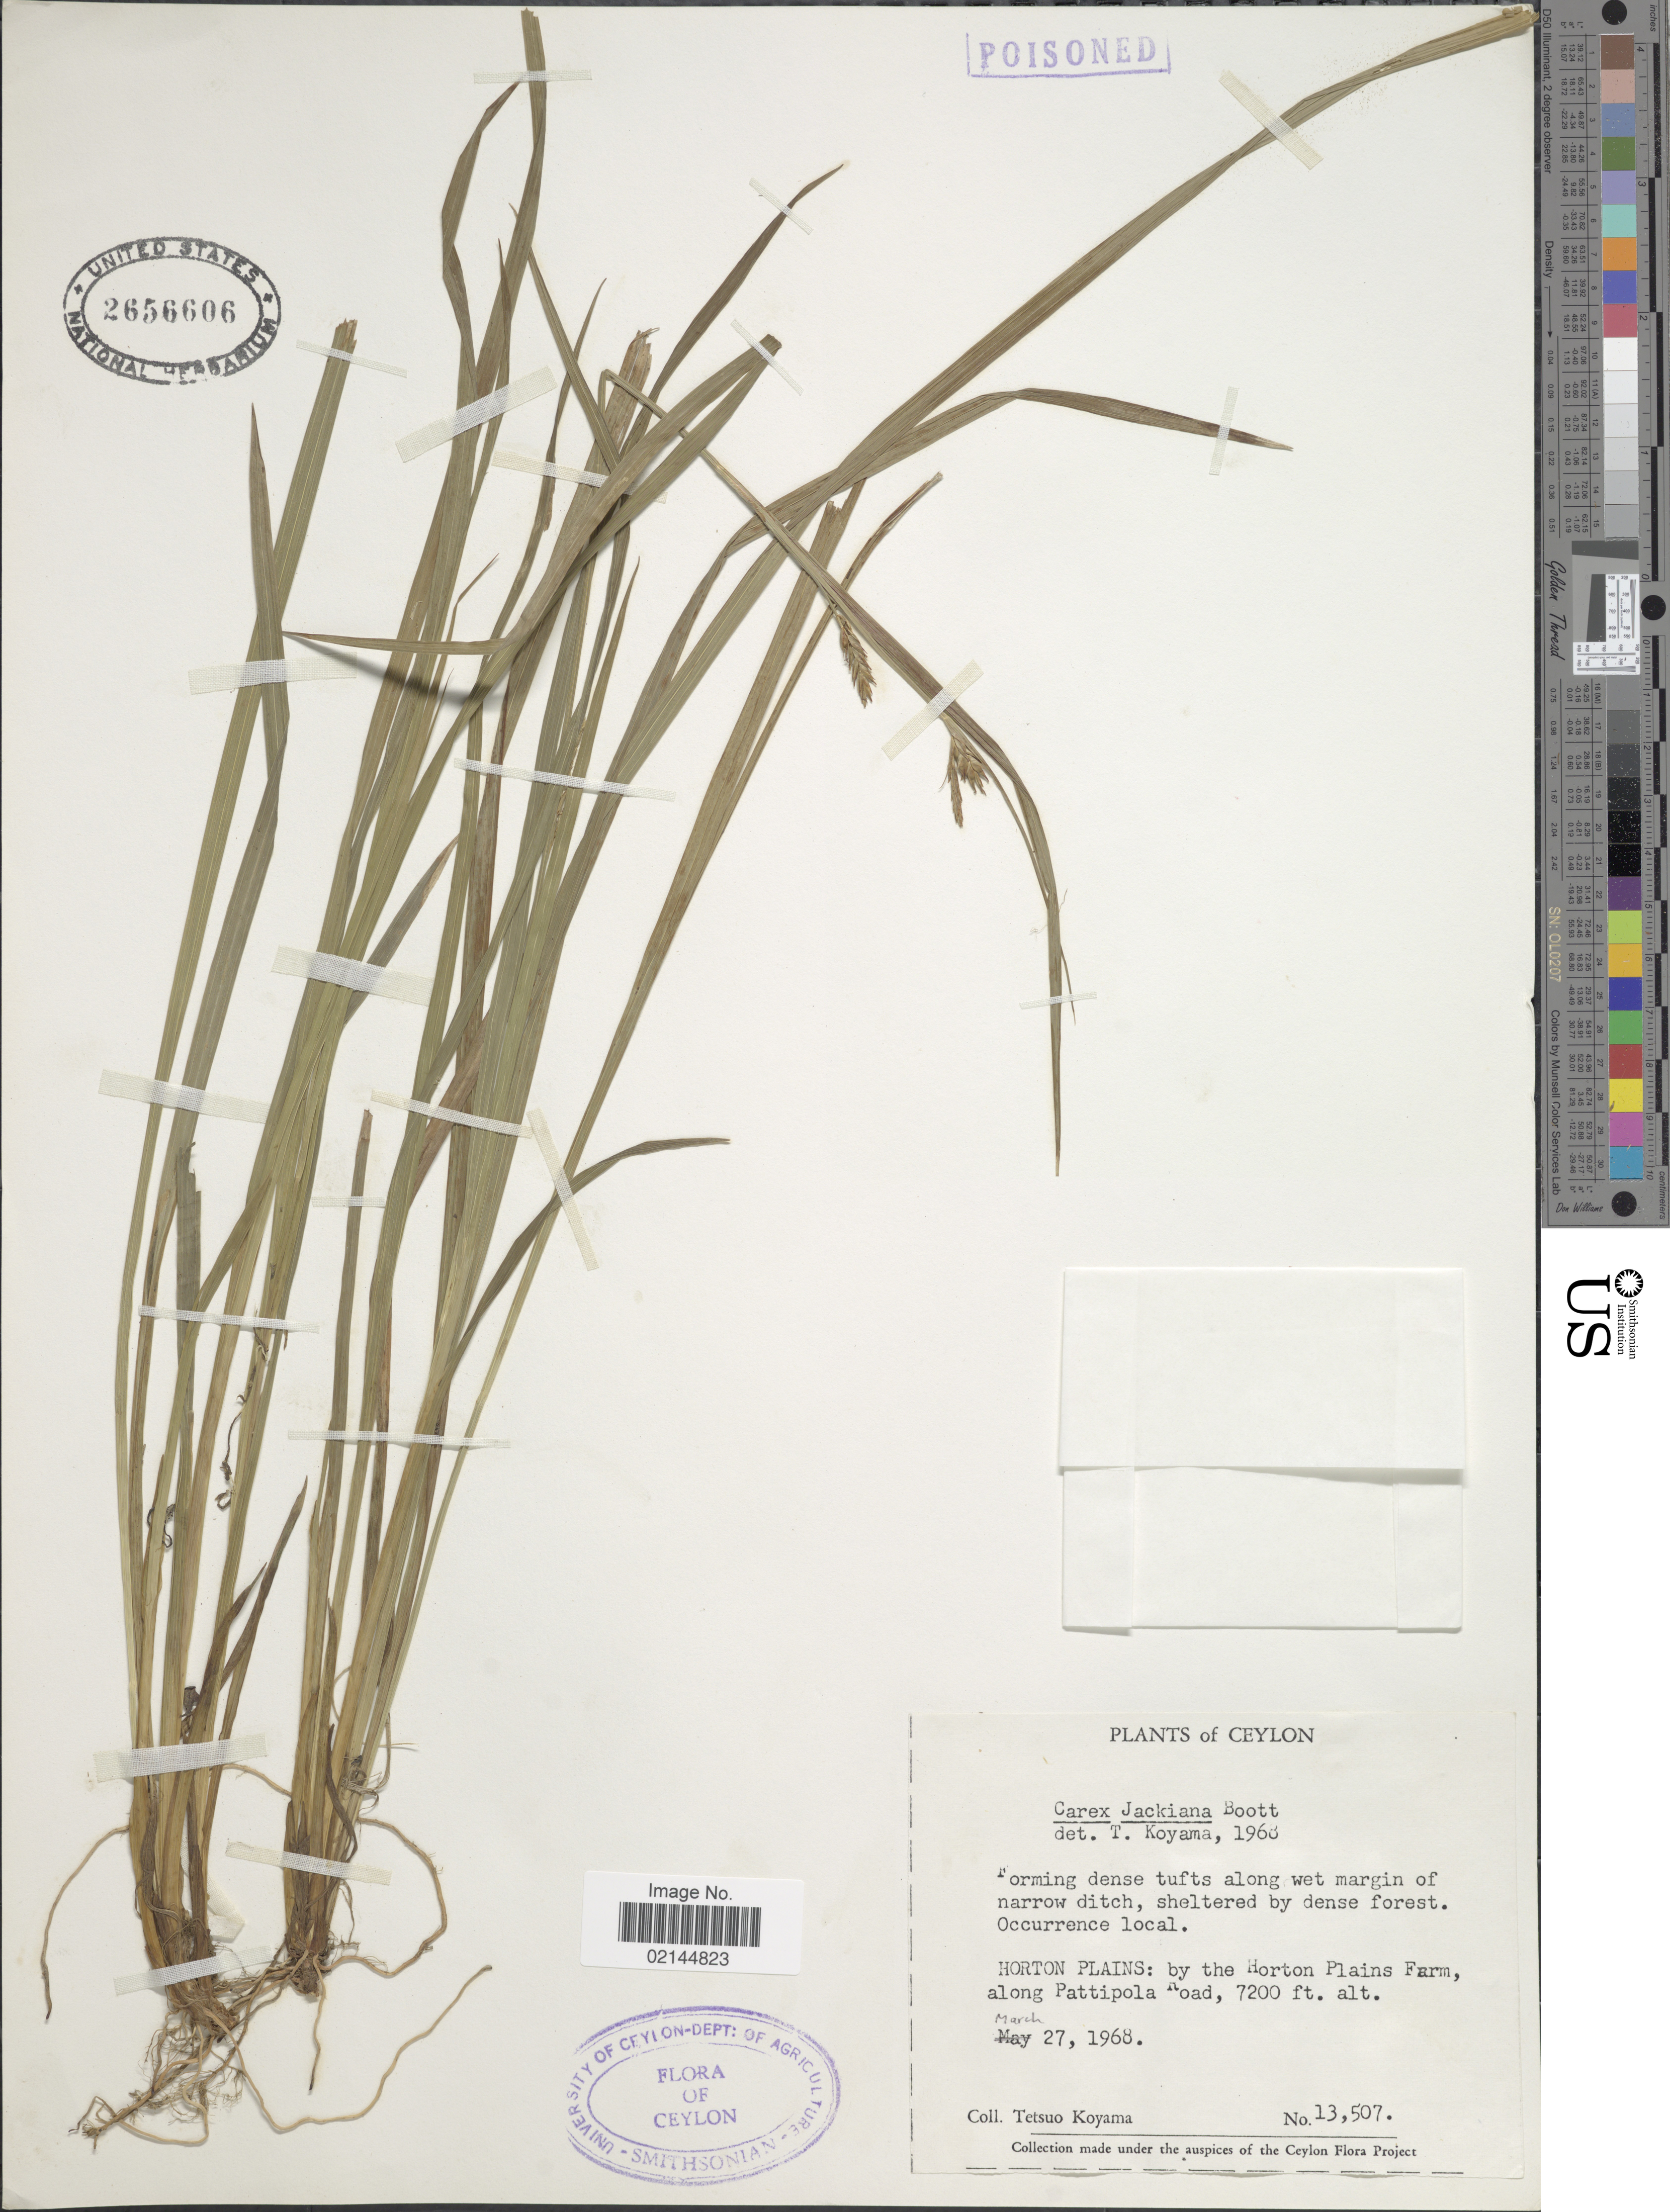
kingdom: Plantae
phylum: Tracheophyta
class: Liliopsida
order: Poales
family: Cyperaceae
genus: Carex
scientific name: Carex jackiana subsp. jackiana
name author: Boott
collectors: T. Koyama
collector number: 13507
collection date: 1968-03-27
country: Sri Lanka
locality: Ceylon. Horton Plains: by the Horton Plains Farm, along Pattipola Road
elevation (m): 2195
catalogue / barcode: US 2656606